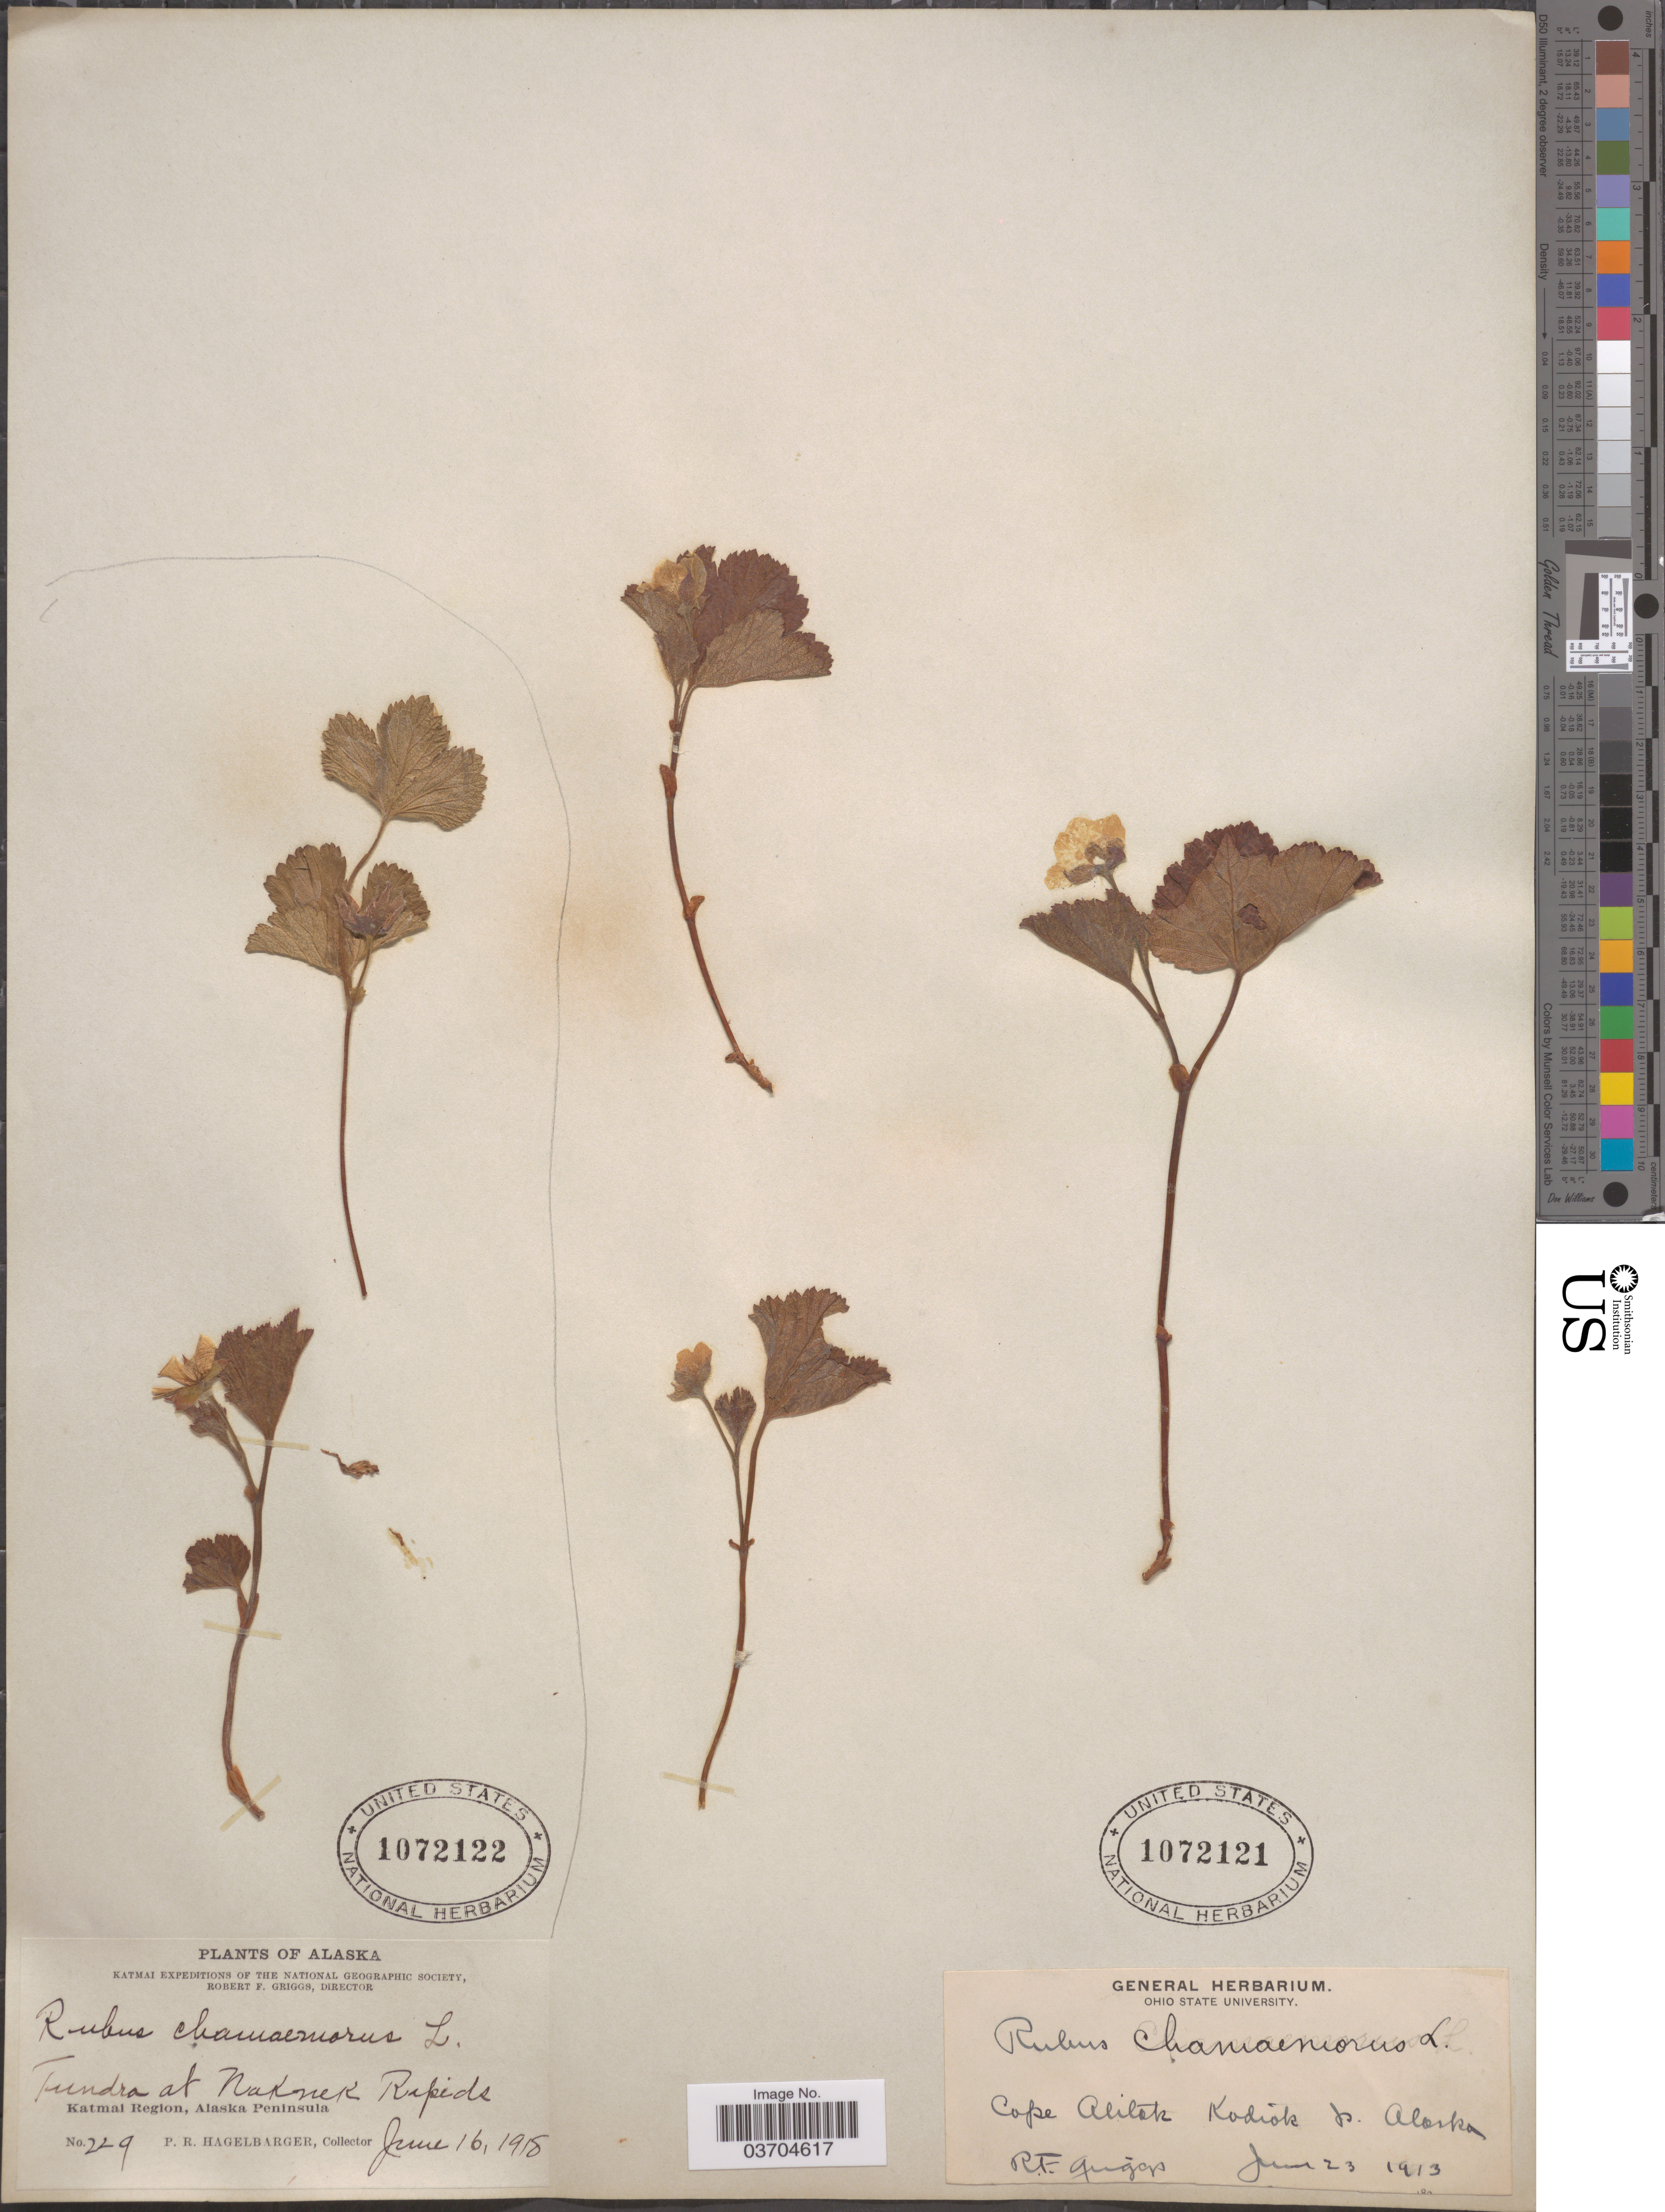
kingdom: Plantae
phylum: Tracheophyta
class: Magnoliopsida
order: Rosales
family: Rosaceae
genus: Rubus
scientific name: Rubus chamaemorus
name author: L.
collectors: R. F. Griggs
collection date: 1913-06-23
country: United States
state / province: Alaska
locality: Cape Alitak Kodiak Is.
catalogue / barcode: US 1072121-2